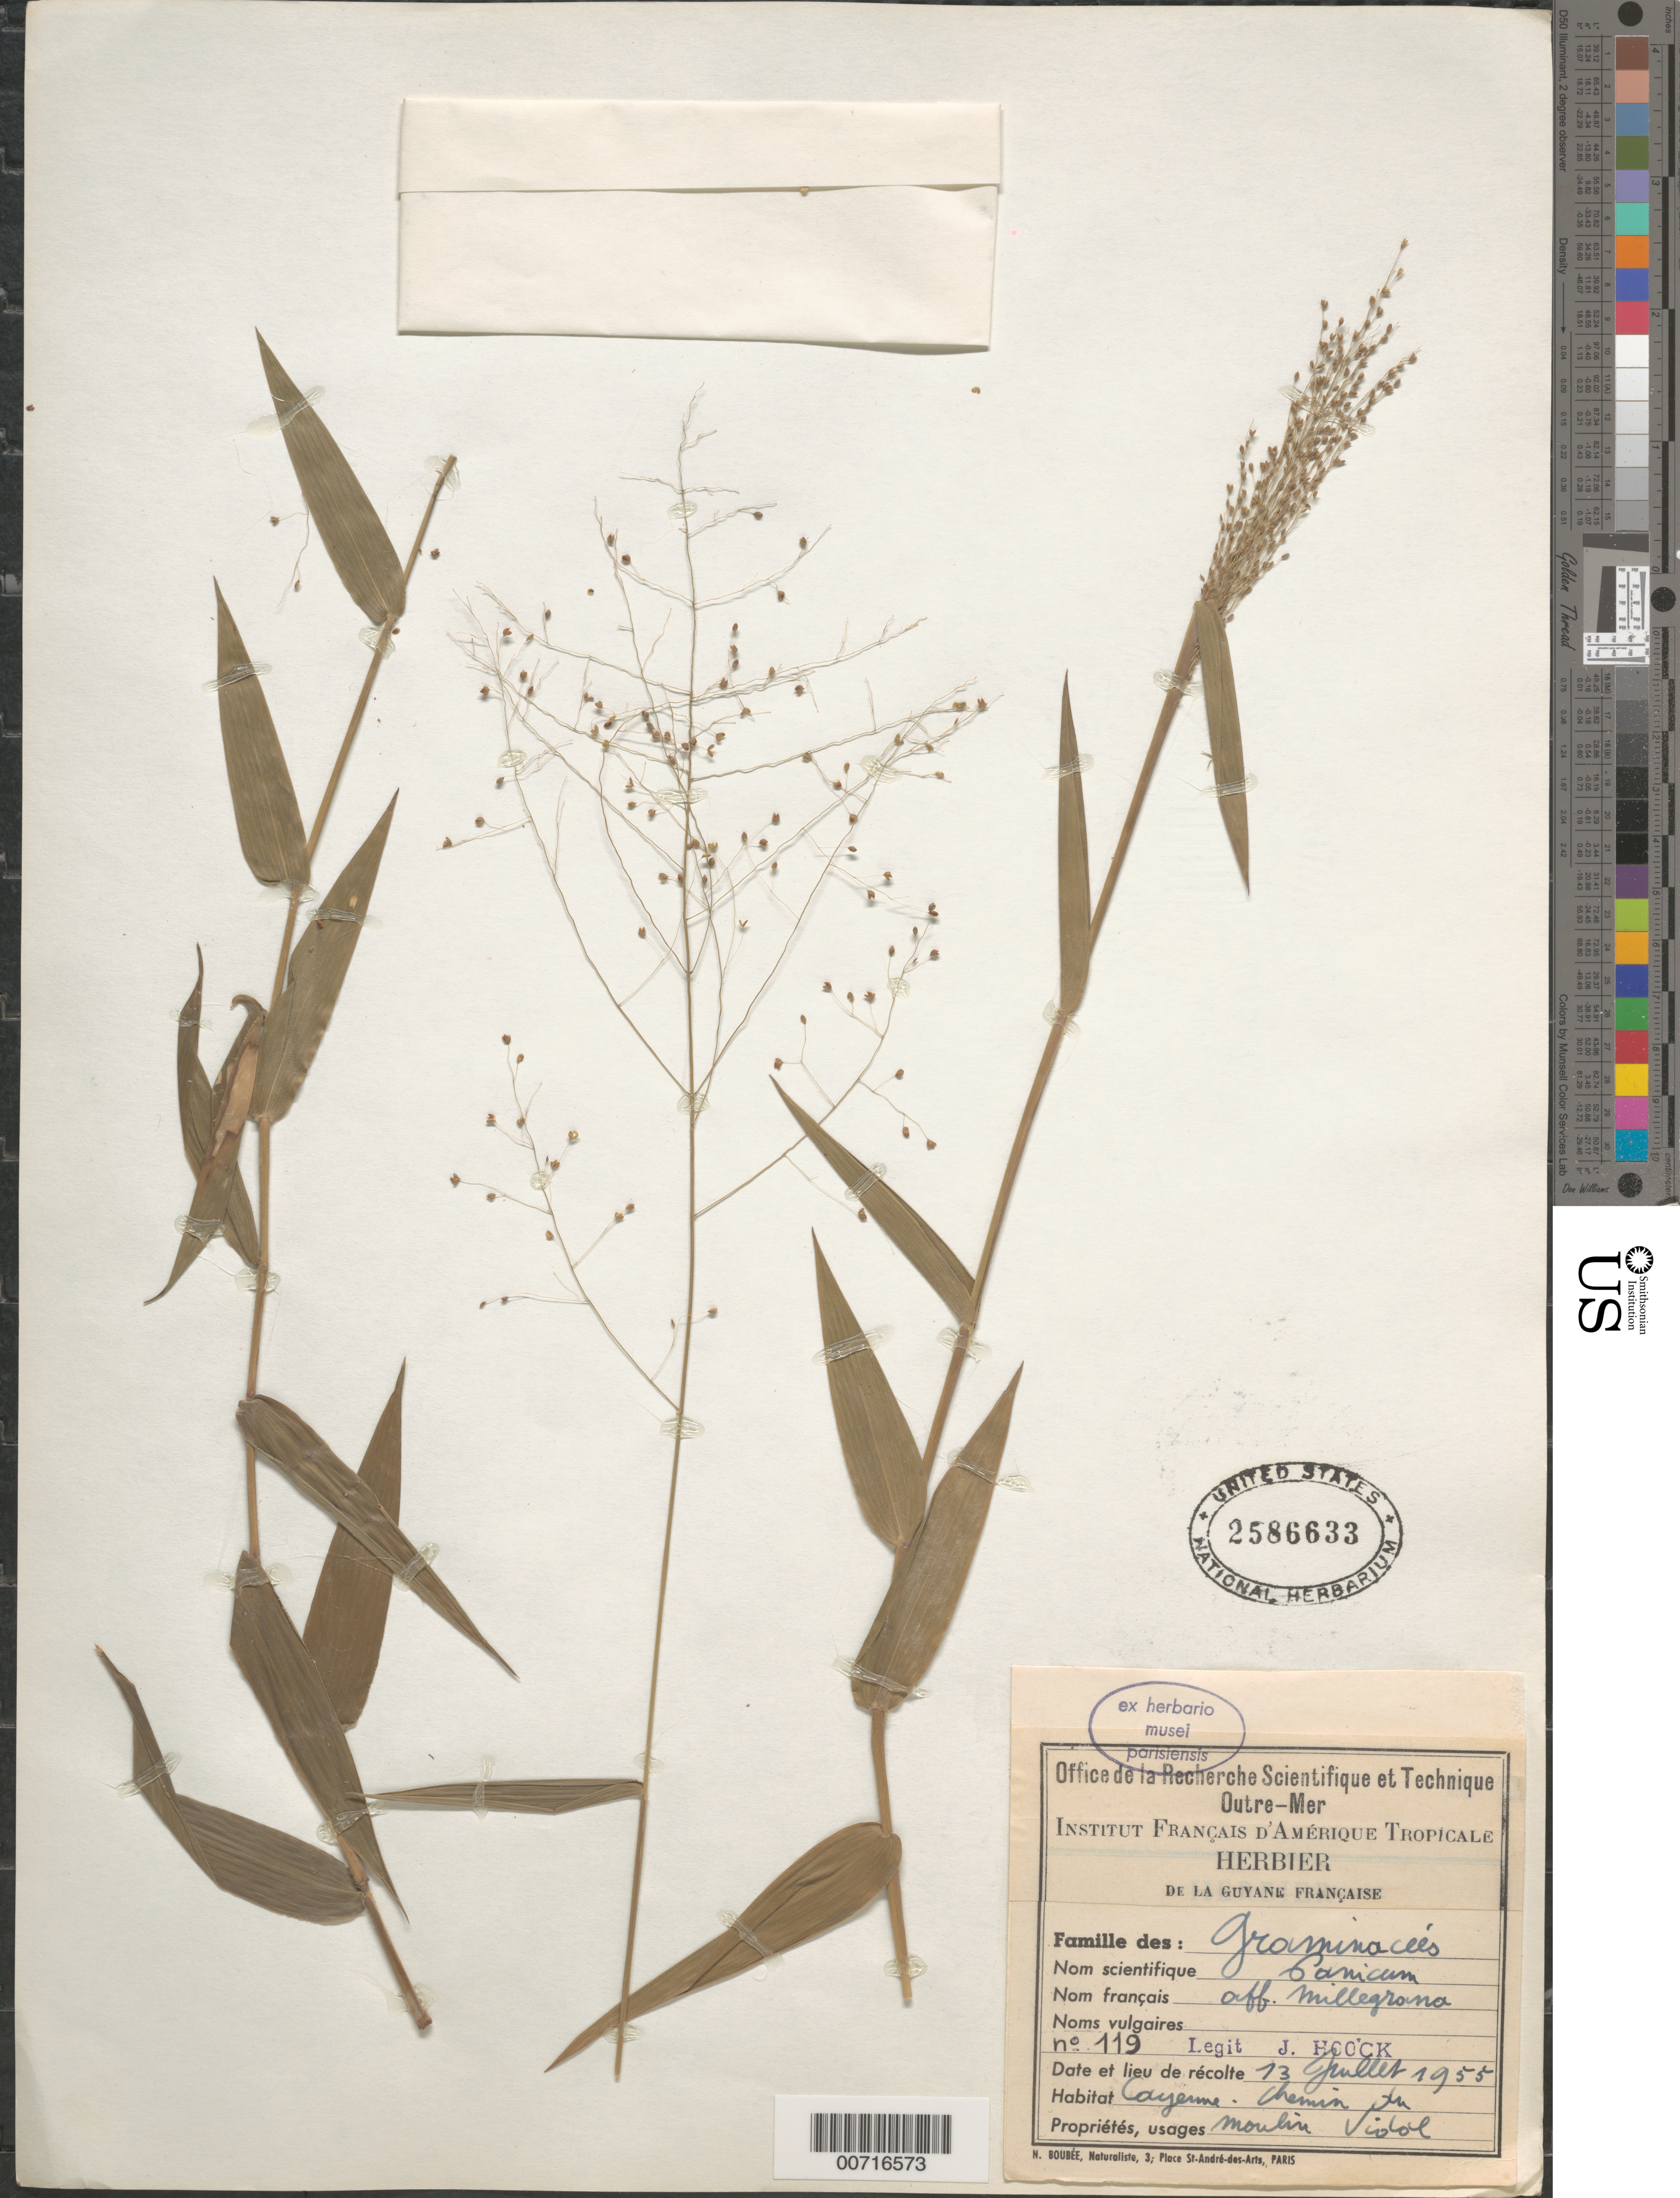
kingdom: Plantae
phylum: Tracheophyta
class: Liliopsida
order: Poales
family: Poaceae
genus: Panicum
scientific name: Panicum millegrana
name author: Poir.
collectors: J. Hoock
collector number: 119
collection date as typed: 13-Jul-55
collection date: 1955-07-13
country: French Guiana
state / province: Cayenne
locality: Cayenne, chemin du Moulin Vidal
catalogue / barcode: US 2586633